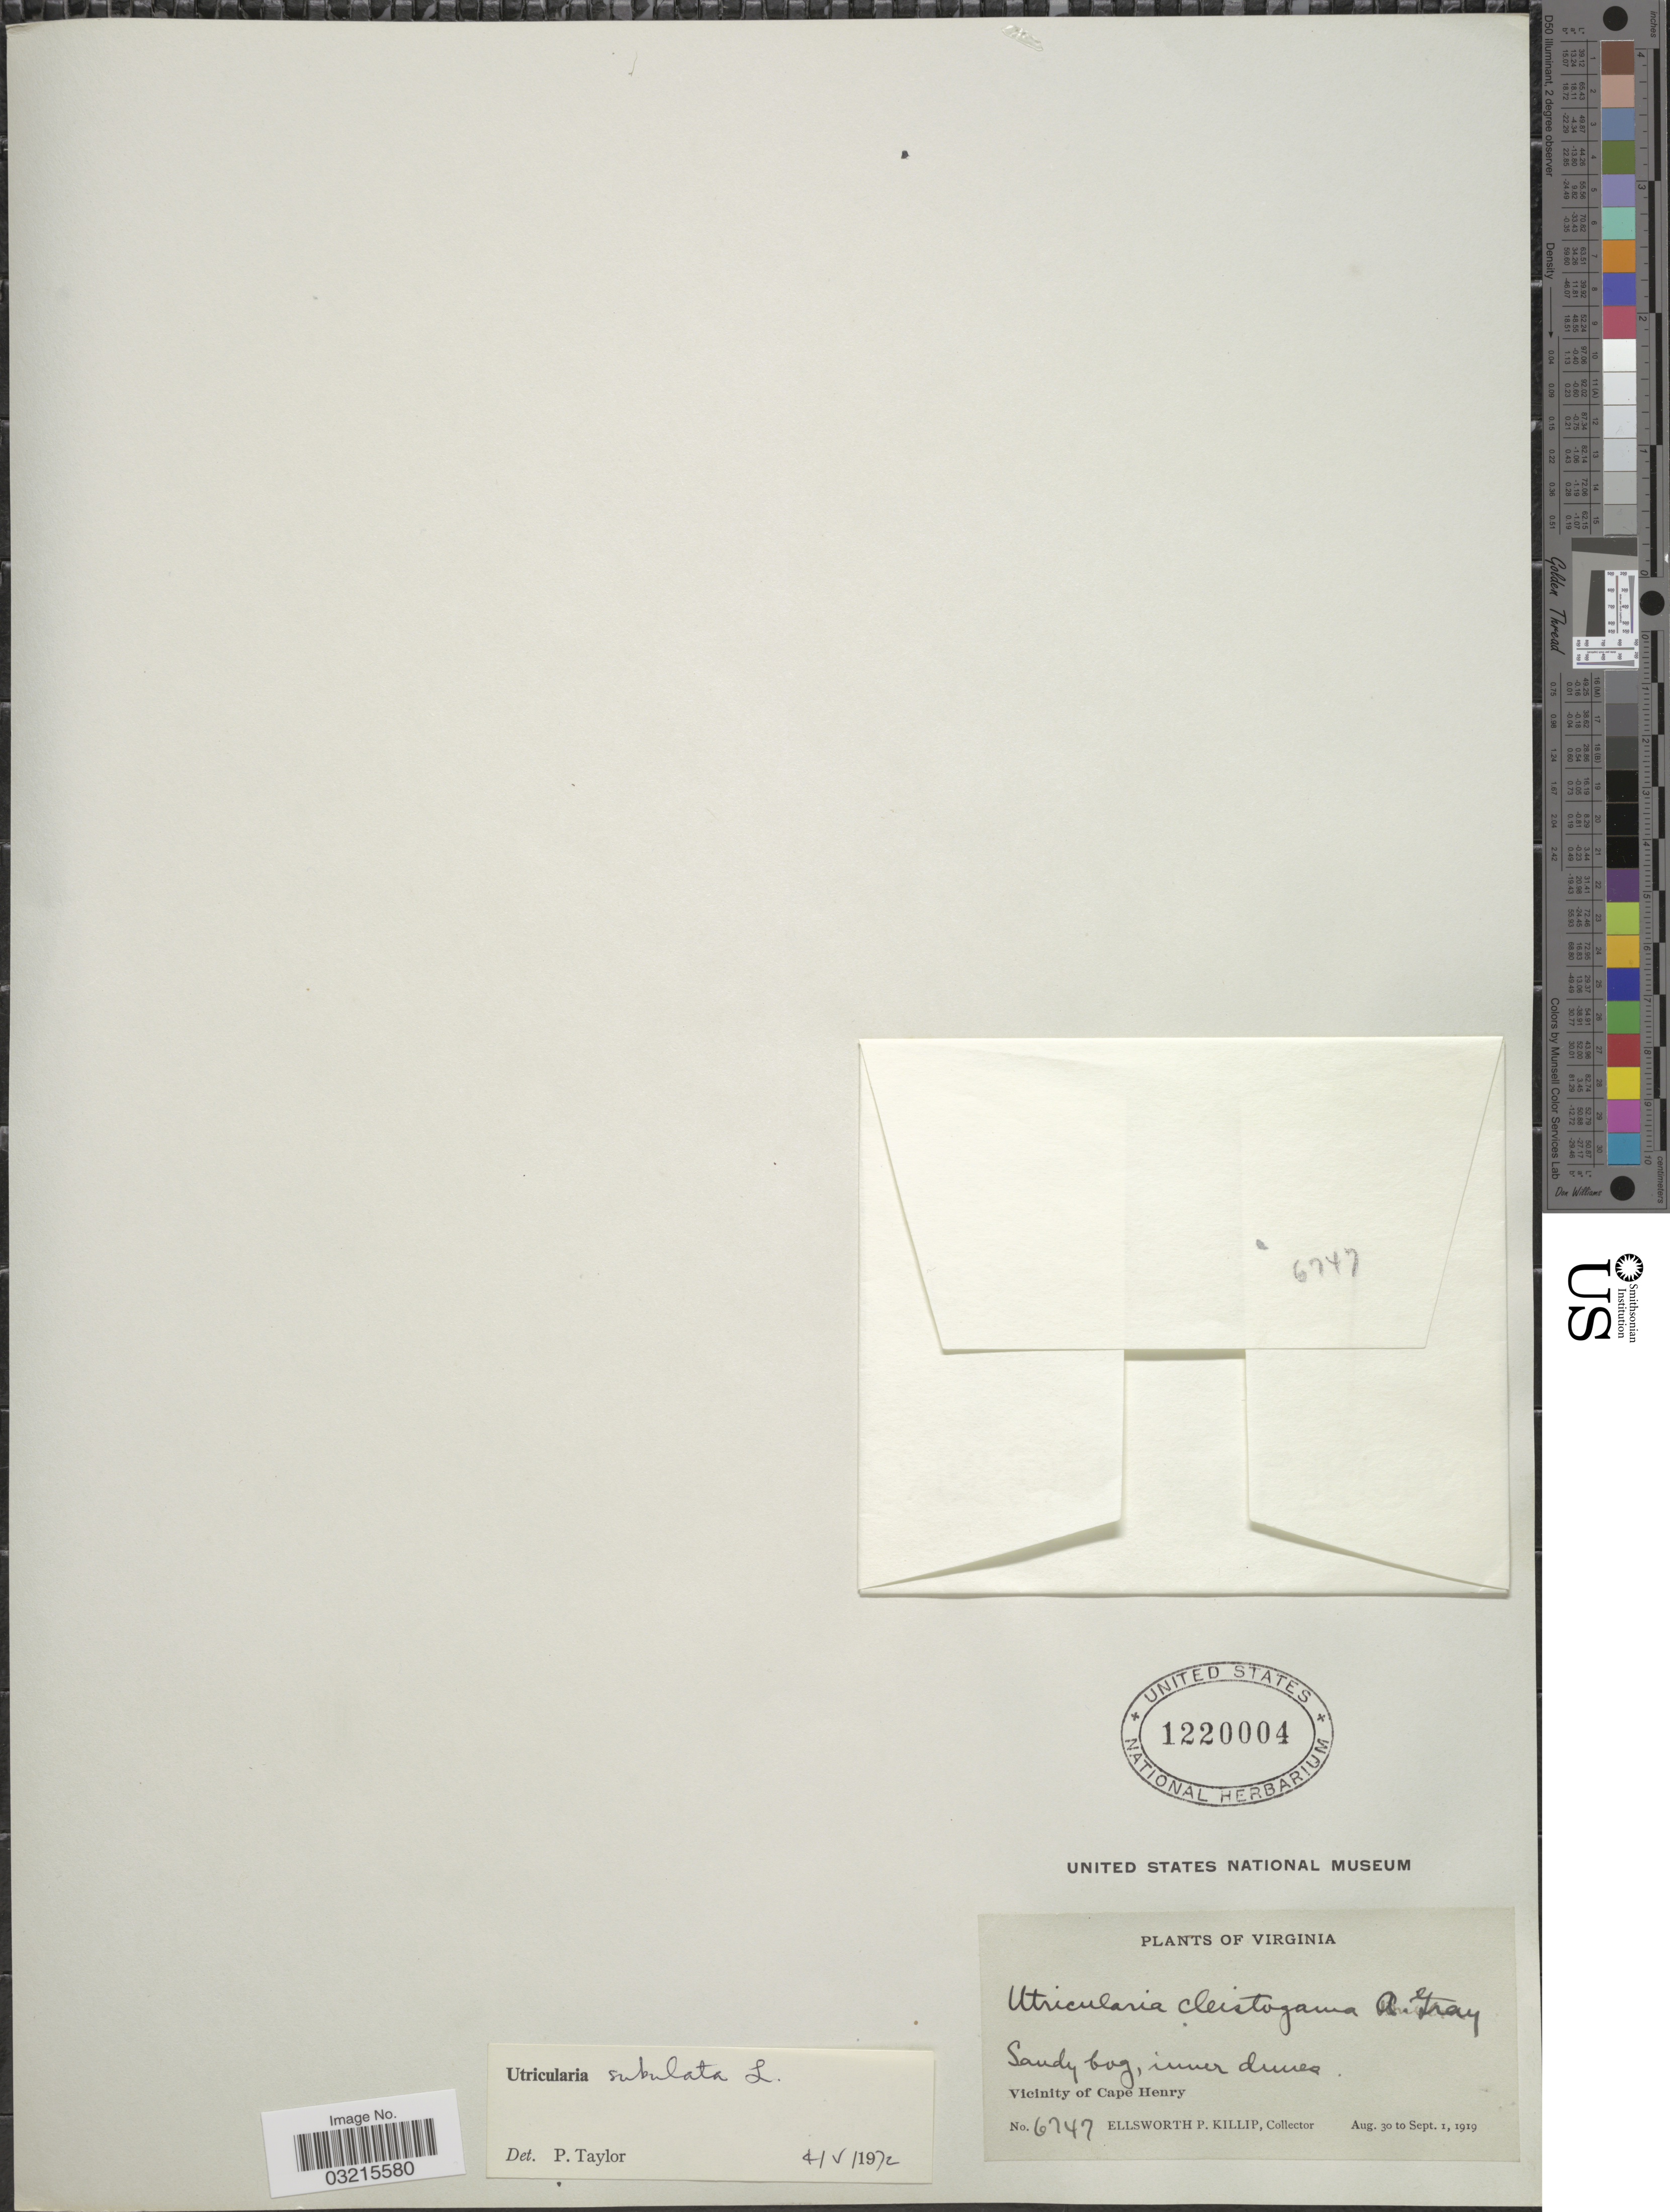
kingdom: Plantae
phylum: Tracheophyta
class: Magnoliopsida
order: Lamiales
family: Lentibulariaceae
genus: Utricularia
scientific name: Utricularia subulata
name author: L.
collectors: E. P. Killip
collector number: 6747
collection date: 1919-08-30/1919-09-01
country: United States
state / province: Virginia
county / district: City of Virginia Beach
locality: Vicinity of Cape Henry.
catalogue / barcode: US 1220004